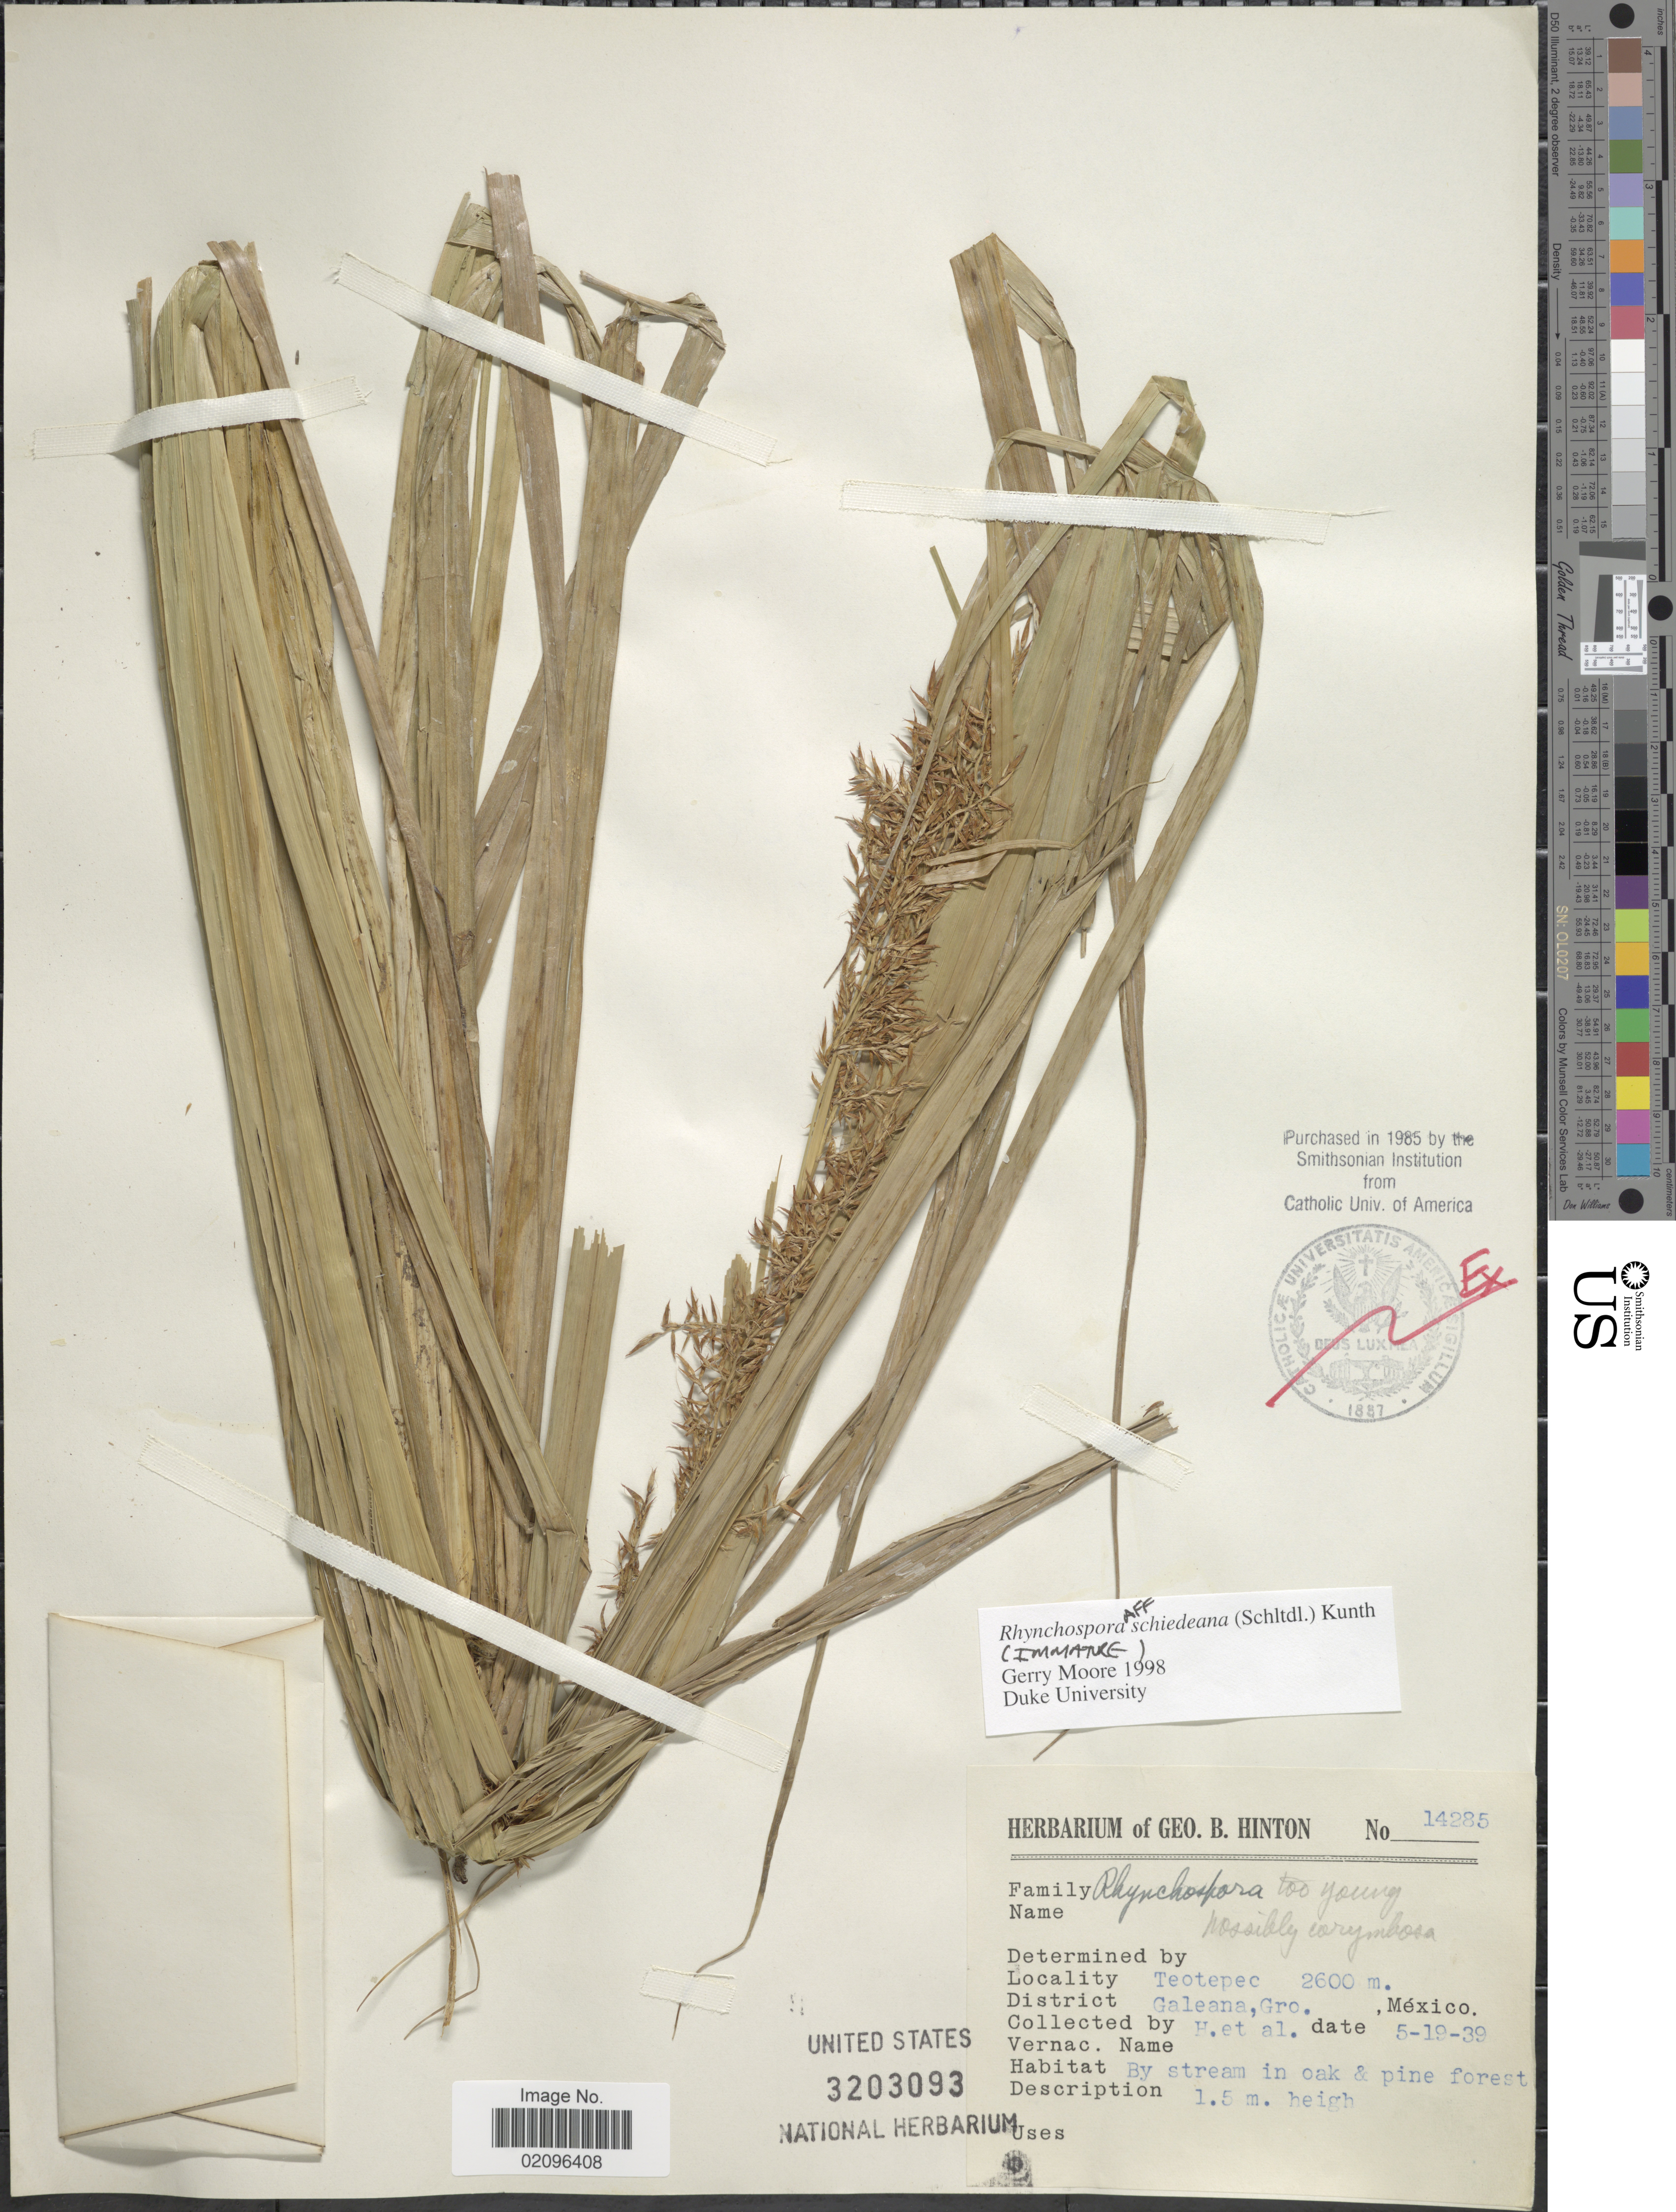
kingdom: Plantae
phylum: Tracheophyta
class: Liliopsida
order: Poales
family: Cyperaceae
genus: Rhynchospora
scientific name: Rhynchospora schiedeana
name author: Kunth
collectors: G. B. Hinton & et al.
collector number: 14285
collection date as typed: Transcribed d/m/y: 19/5/39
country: Mexico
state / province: Guerrero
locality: Teotepec, Galeana, Gro. Mexico.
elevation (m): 2600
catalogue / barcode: US 3203093